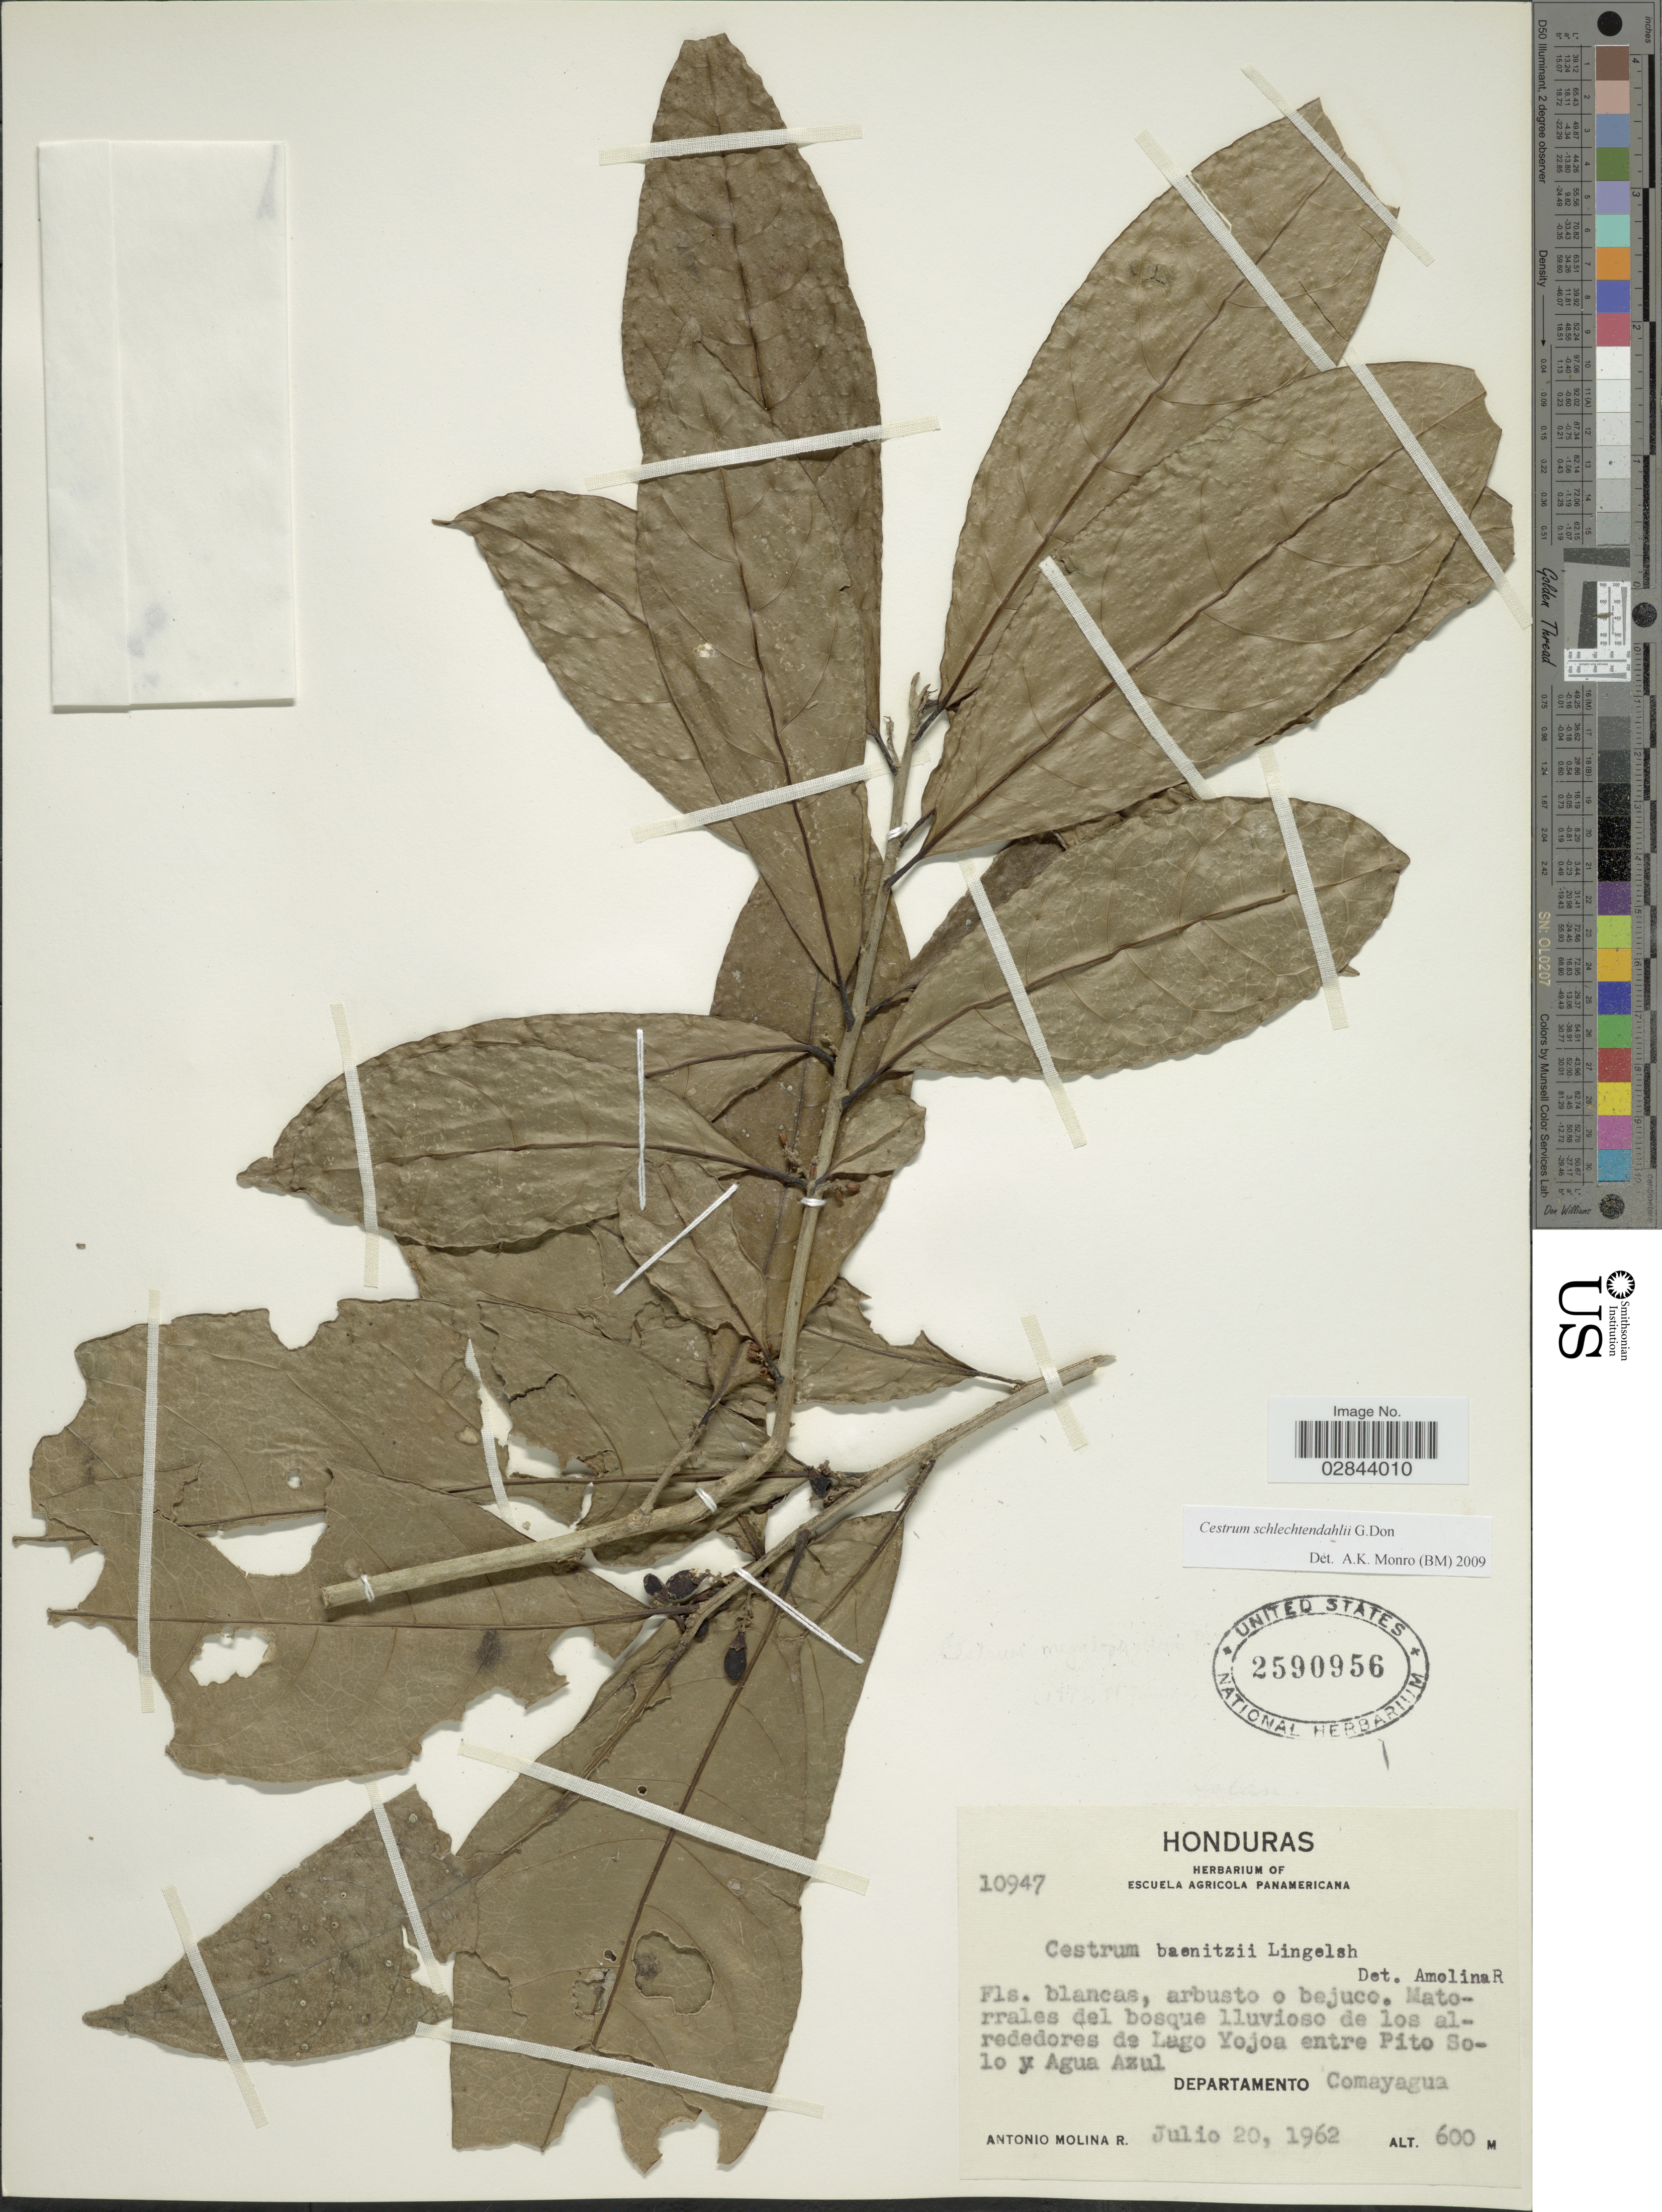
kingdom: Plantae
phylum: Tracheophyta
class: Magnoliopsida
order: Solanales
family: Solanaceae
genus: Cestrum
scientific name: Cestrum schlechtendahlii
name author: G. Don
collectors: A. Molina R.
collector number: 10947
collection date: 1962-07-20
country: Honduras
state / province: Comayagua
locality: Matorrales del bosque lluvioso de los alrededores de Lago Yojoa entre Pito Solo y Agua Azul, Departamento Comayagua.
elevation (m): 600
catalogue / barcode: US 2590956